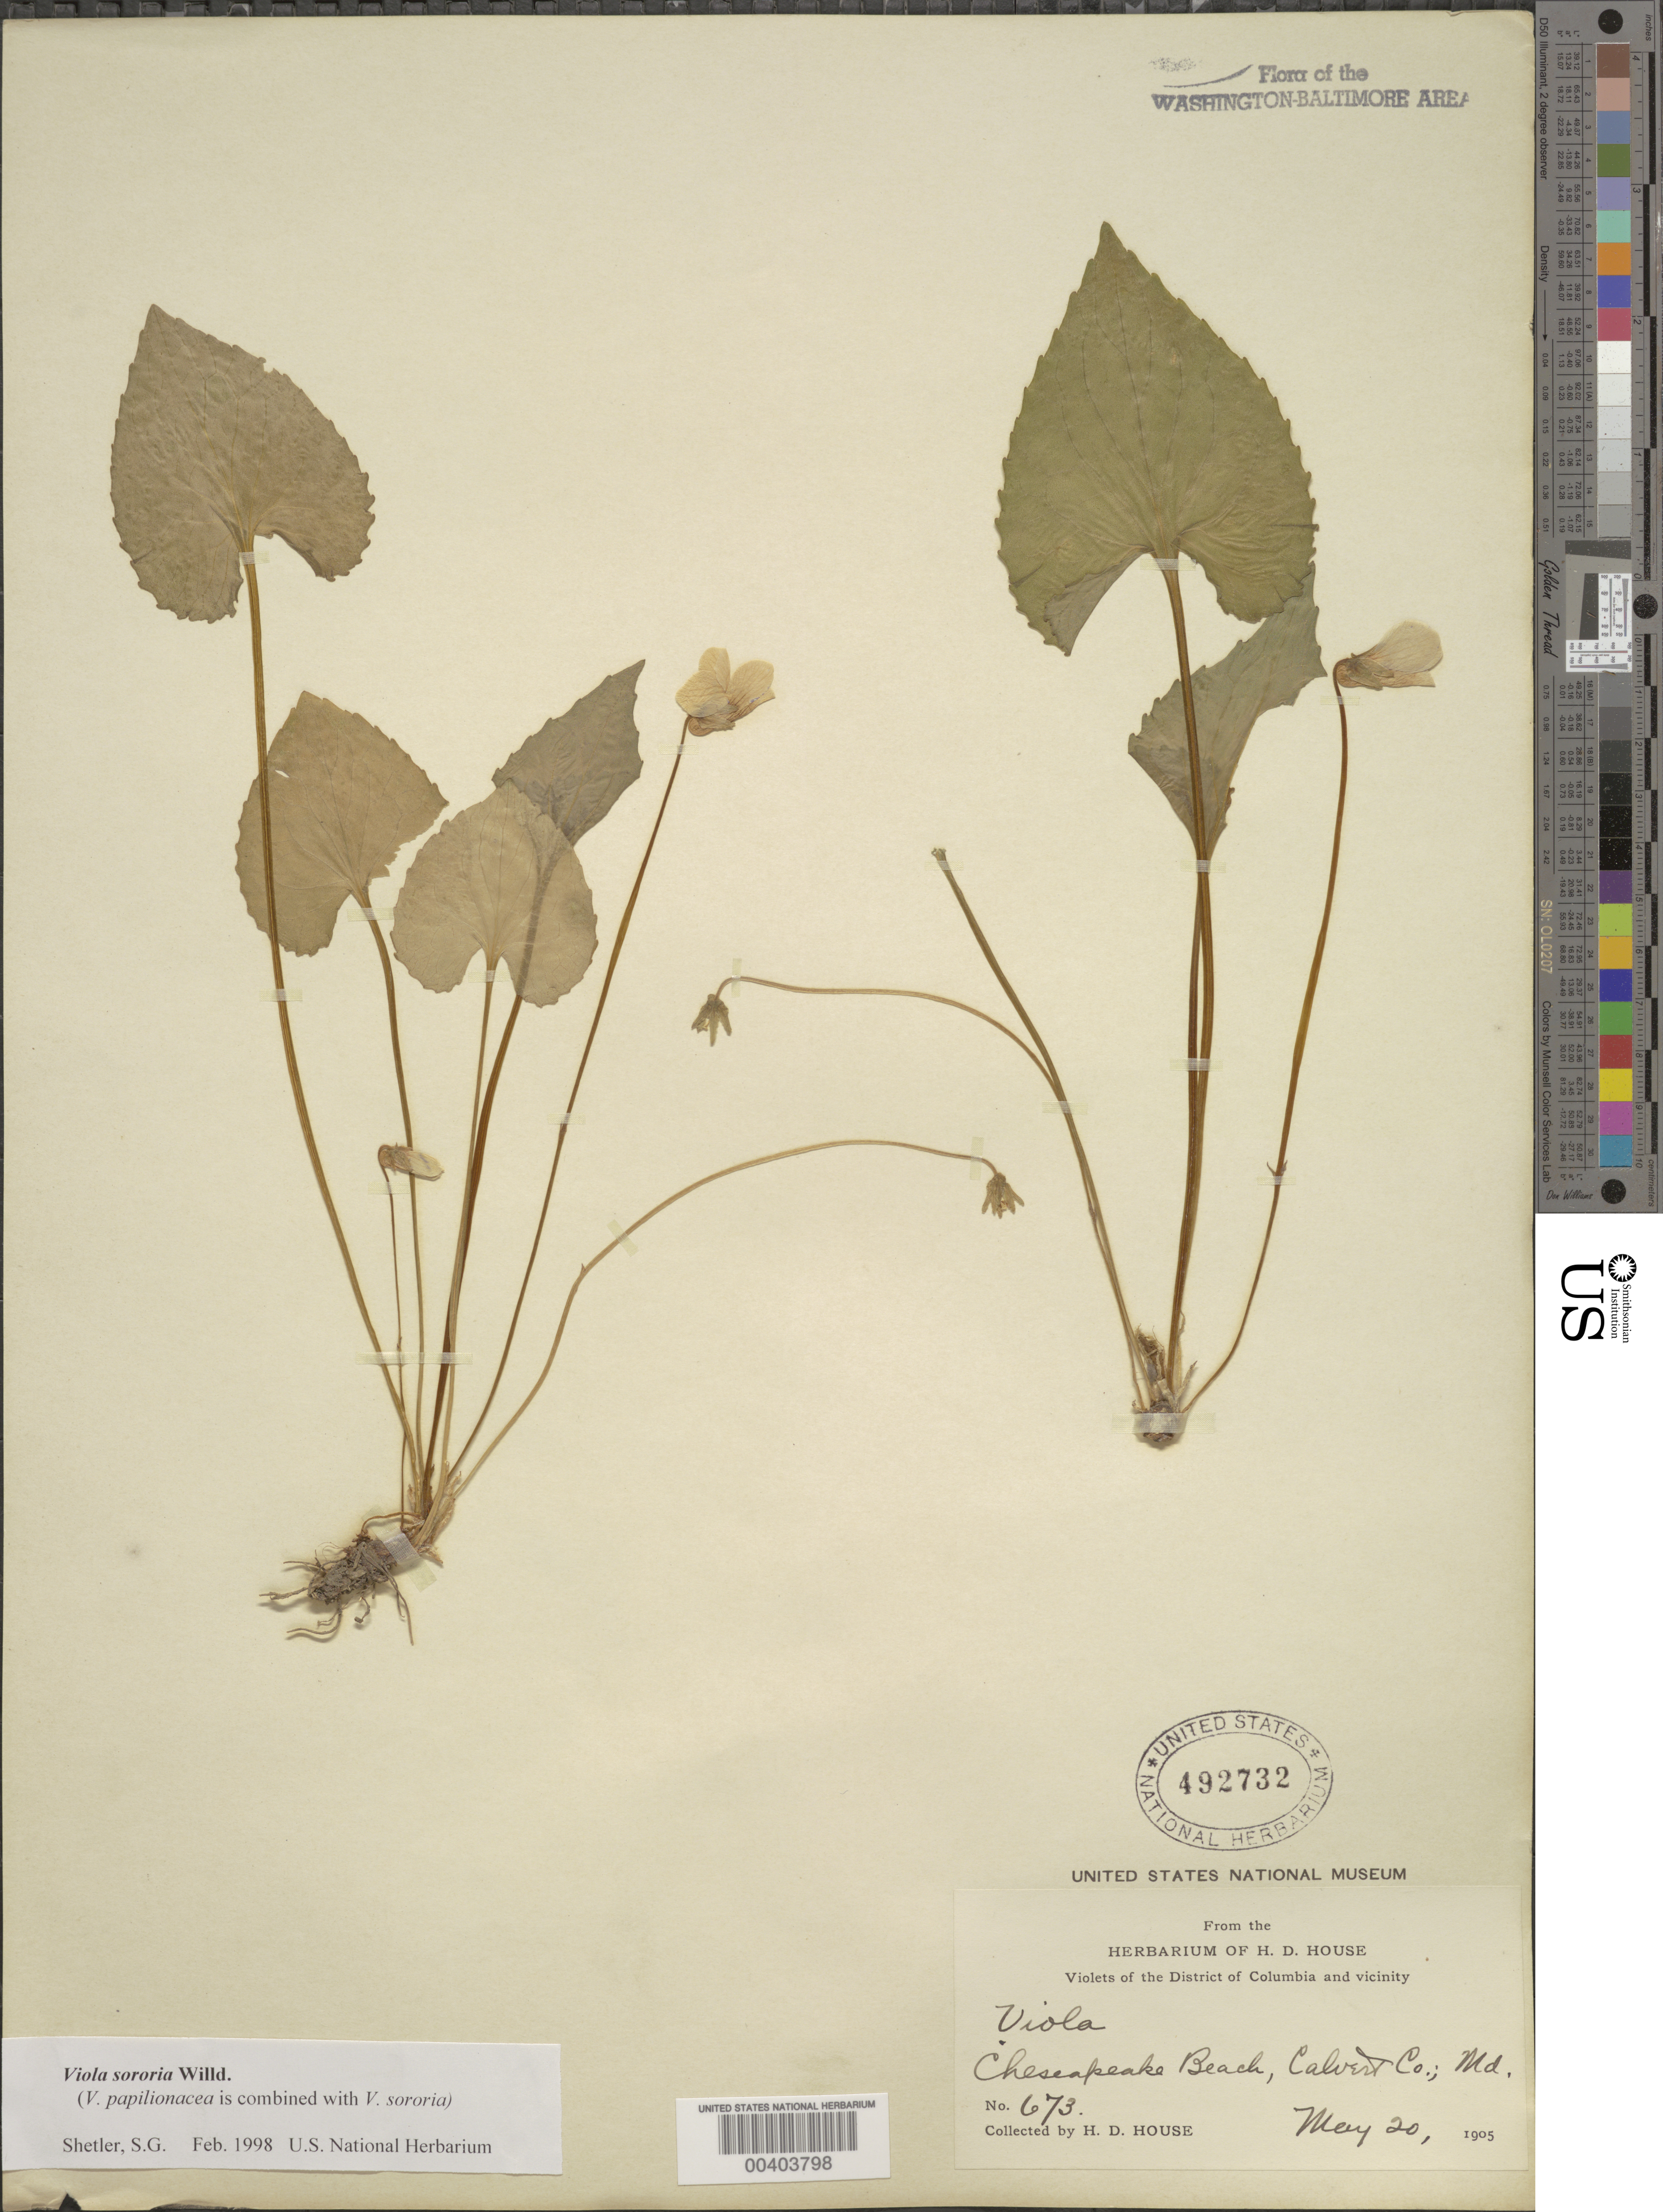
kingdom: Plantae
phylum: Tracheophyta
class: Magnoliopsida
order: Malpighiales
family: Violaceae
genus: Viola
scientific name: Viola sororia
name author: Willd.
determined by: Shetler, Stanwyn G., (US), NMNH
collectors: H. D. House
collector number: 673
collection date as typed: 20 May 1905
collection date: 1905-05-20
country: United States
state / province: Maryland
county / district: Calvert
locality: Chesapeake Beach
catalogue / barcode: US 492732